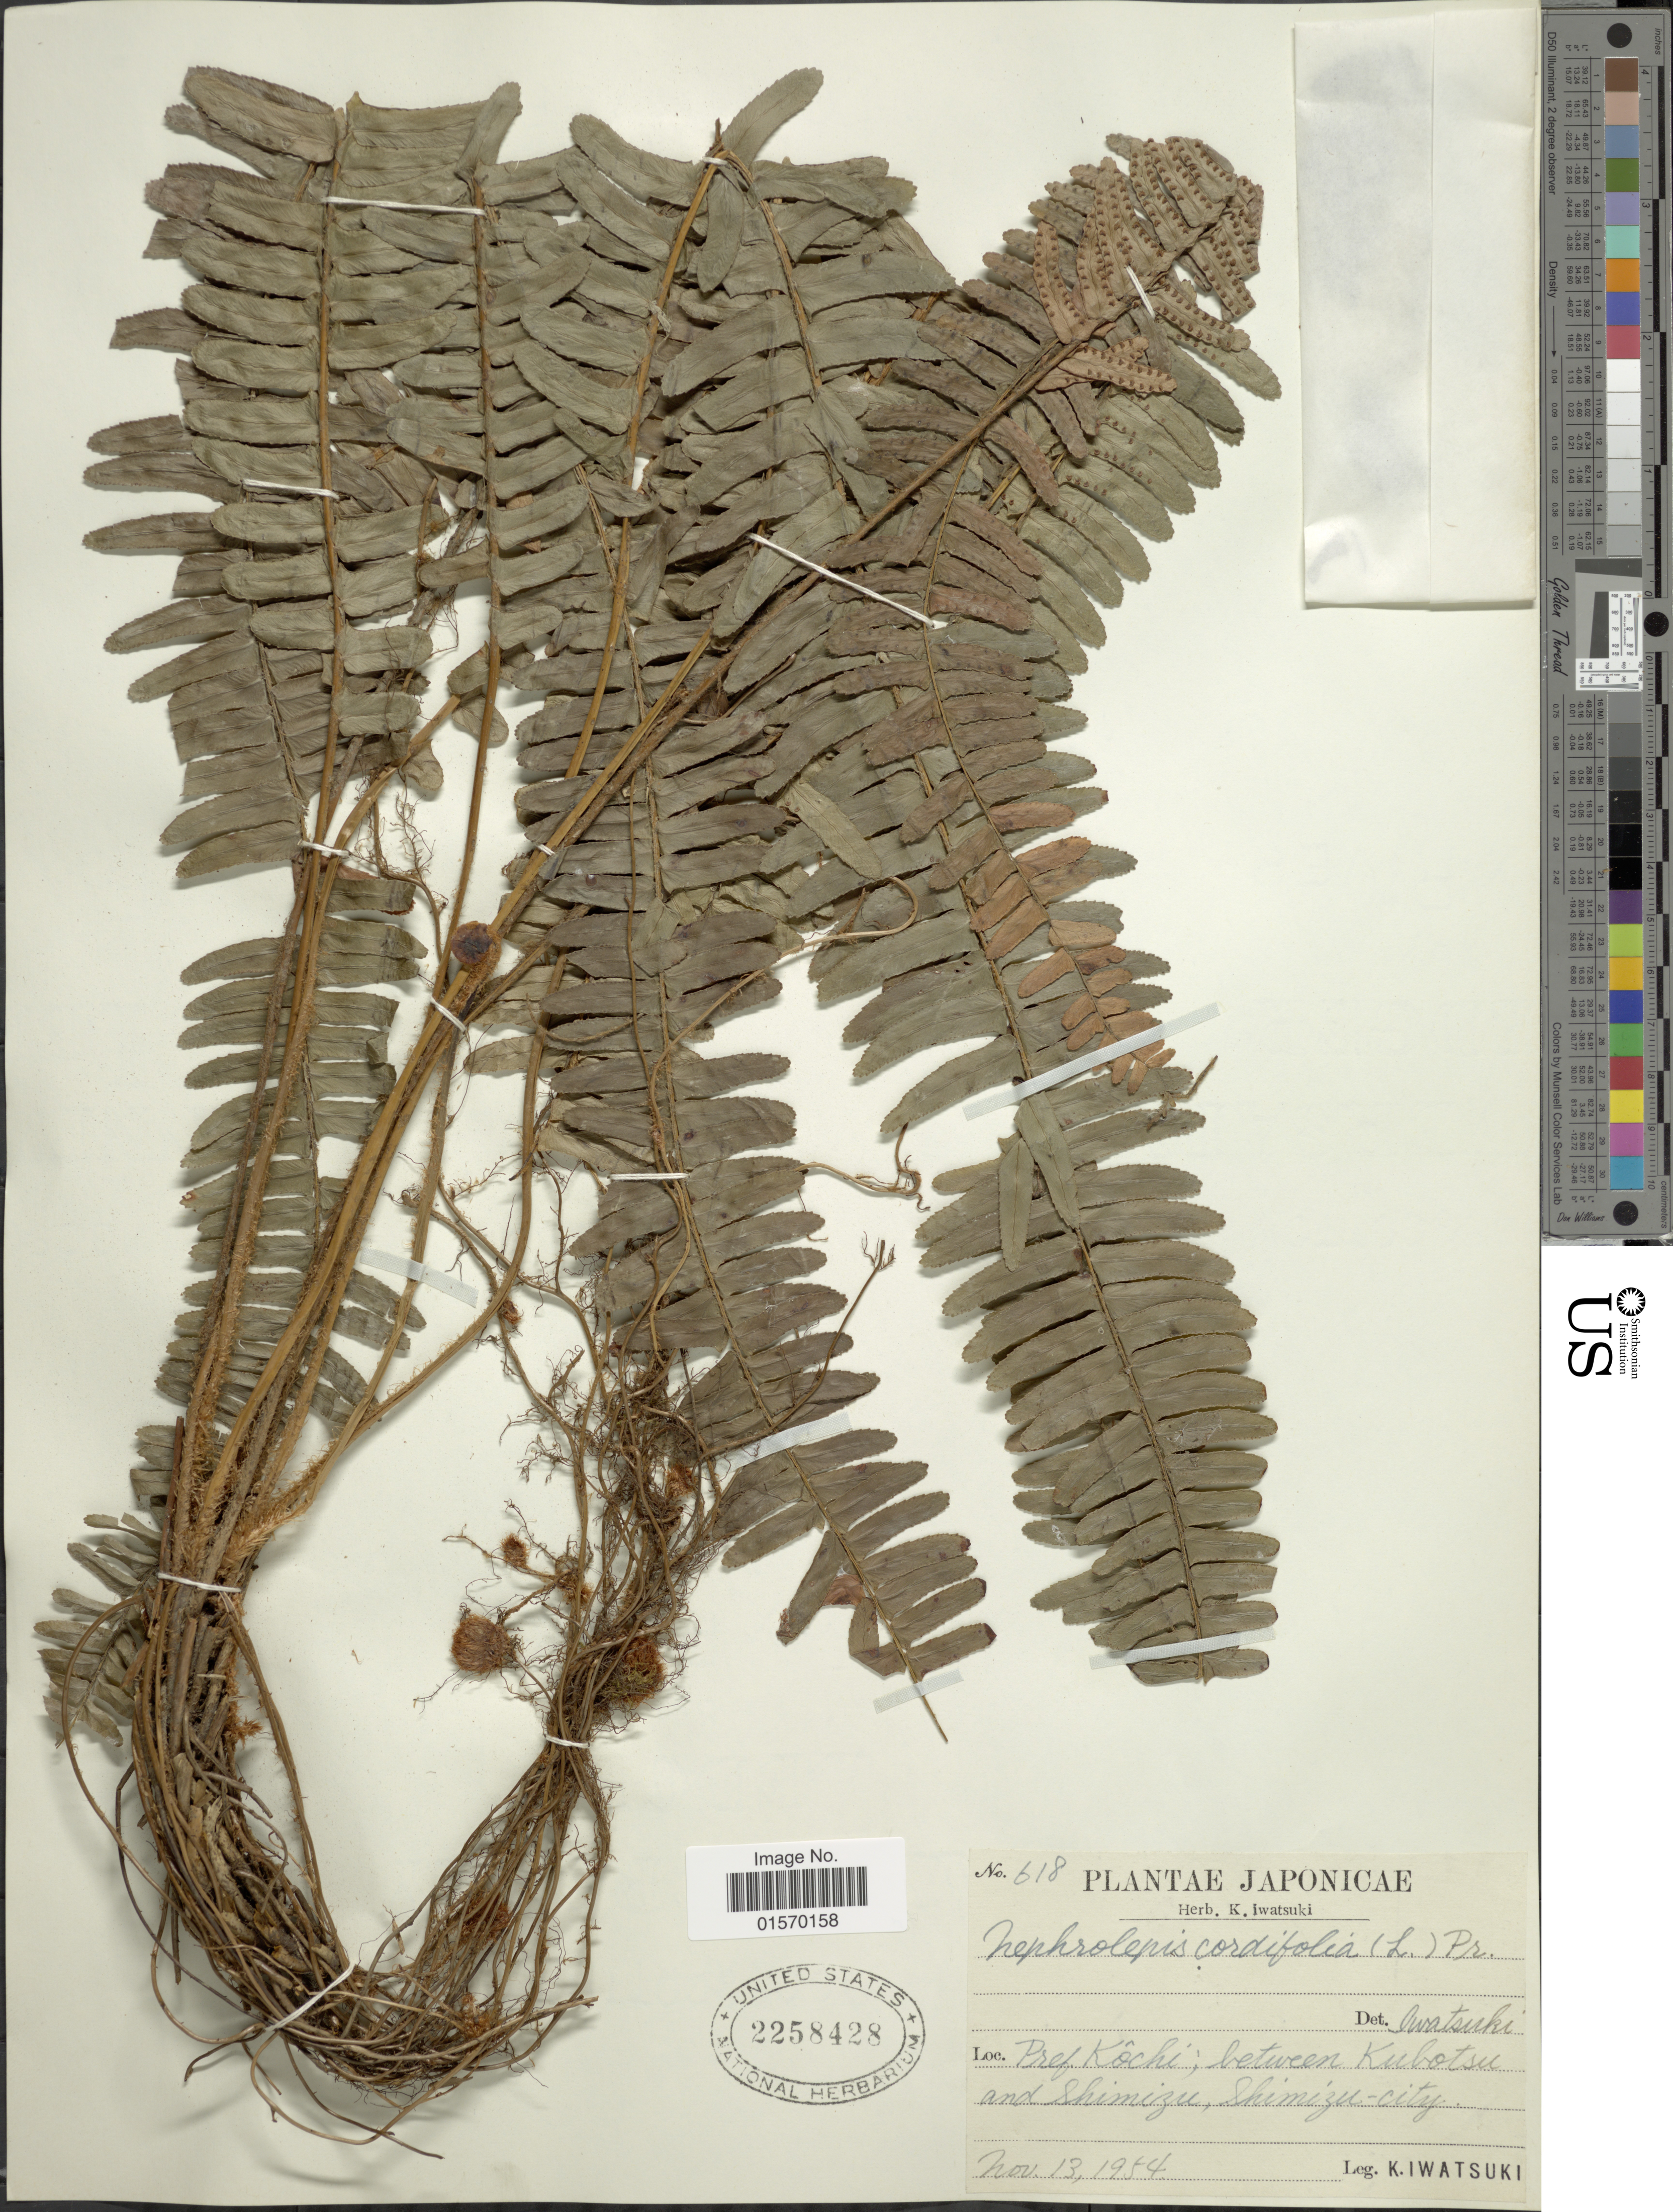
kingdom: Plantae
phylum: Tracheophyta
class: Polypodiopsida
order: Polypodiales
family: Nephrolepidaceae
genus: Nephrolepis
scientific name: Nephrolepis cordifolia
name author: (L.) C. Presl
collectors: K. Iwatsuki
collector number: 618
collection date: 1954-11-13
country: Japan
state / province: Koti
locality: Pref. Kôchi; between Kubotsu and Shimizu, Shimizu-city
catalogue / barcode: US 2258428